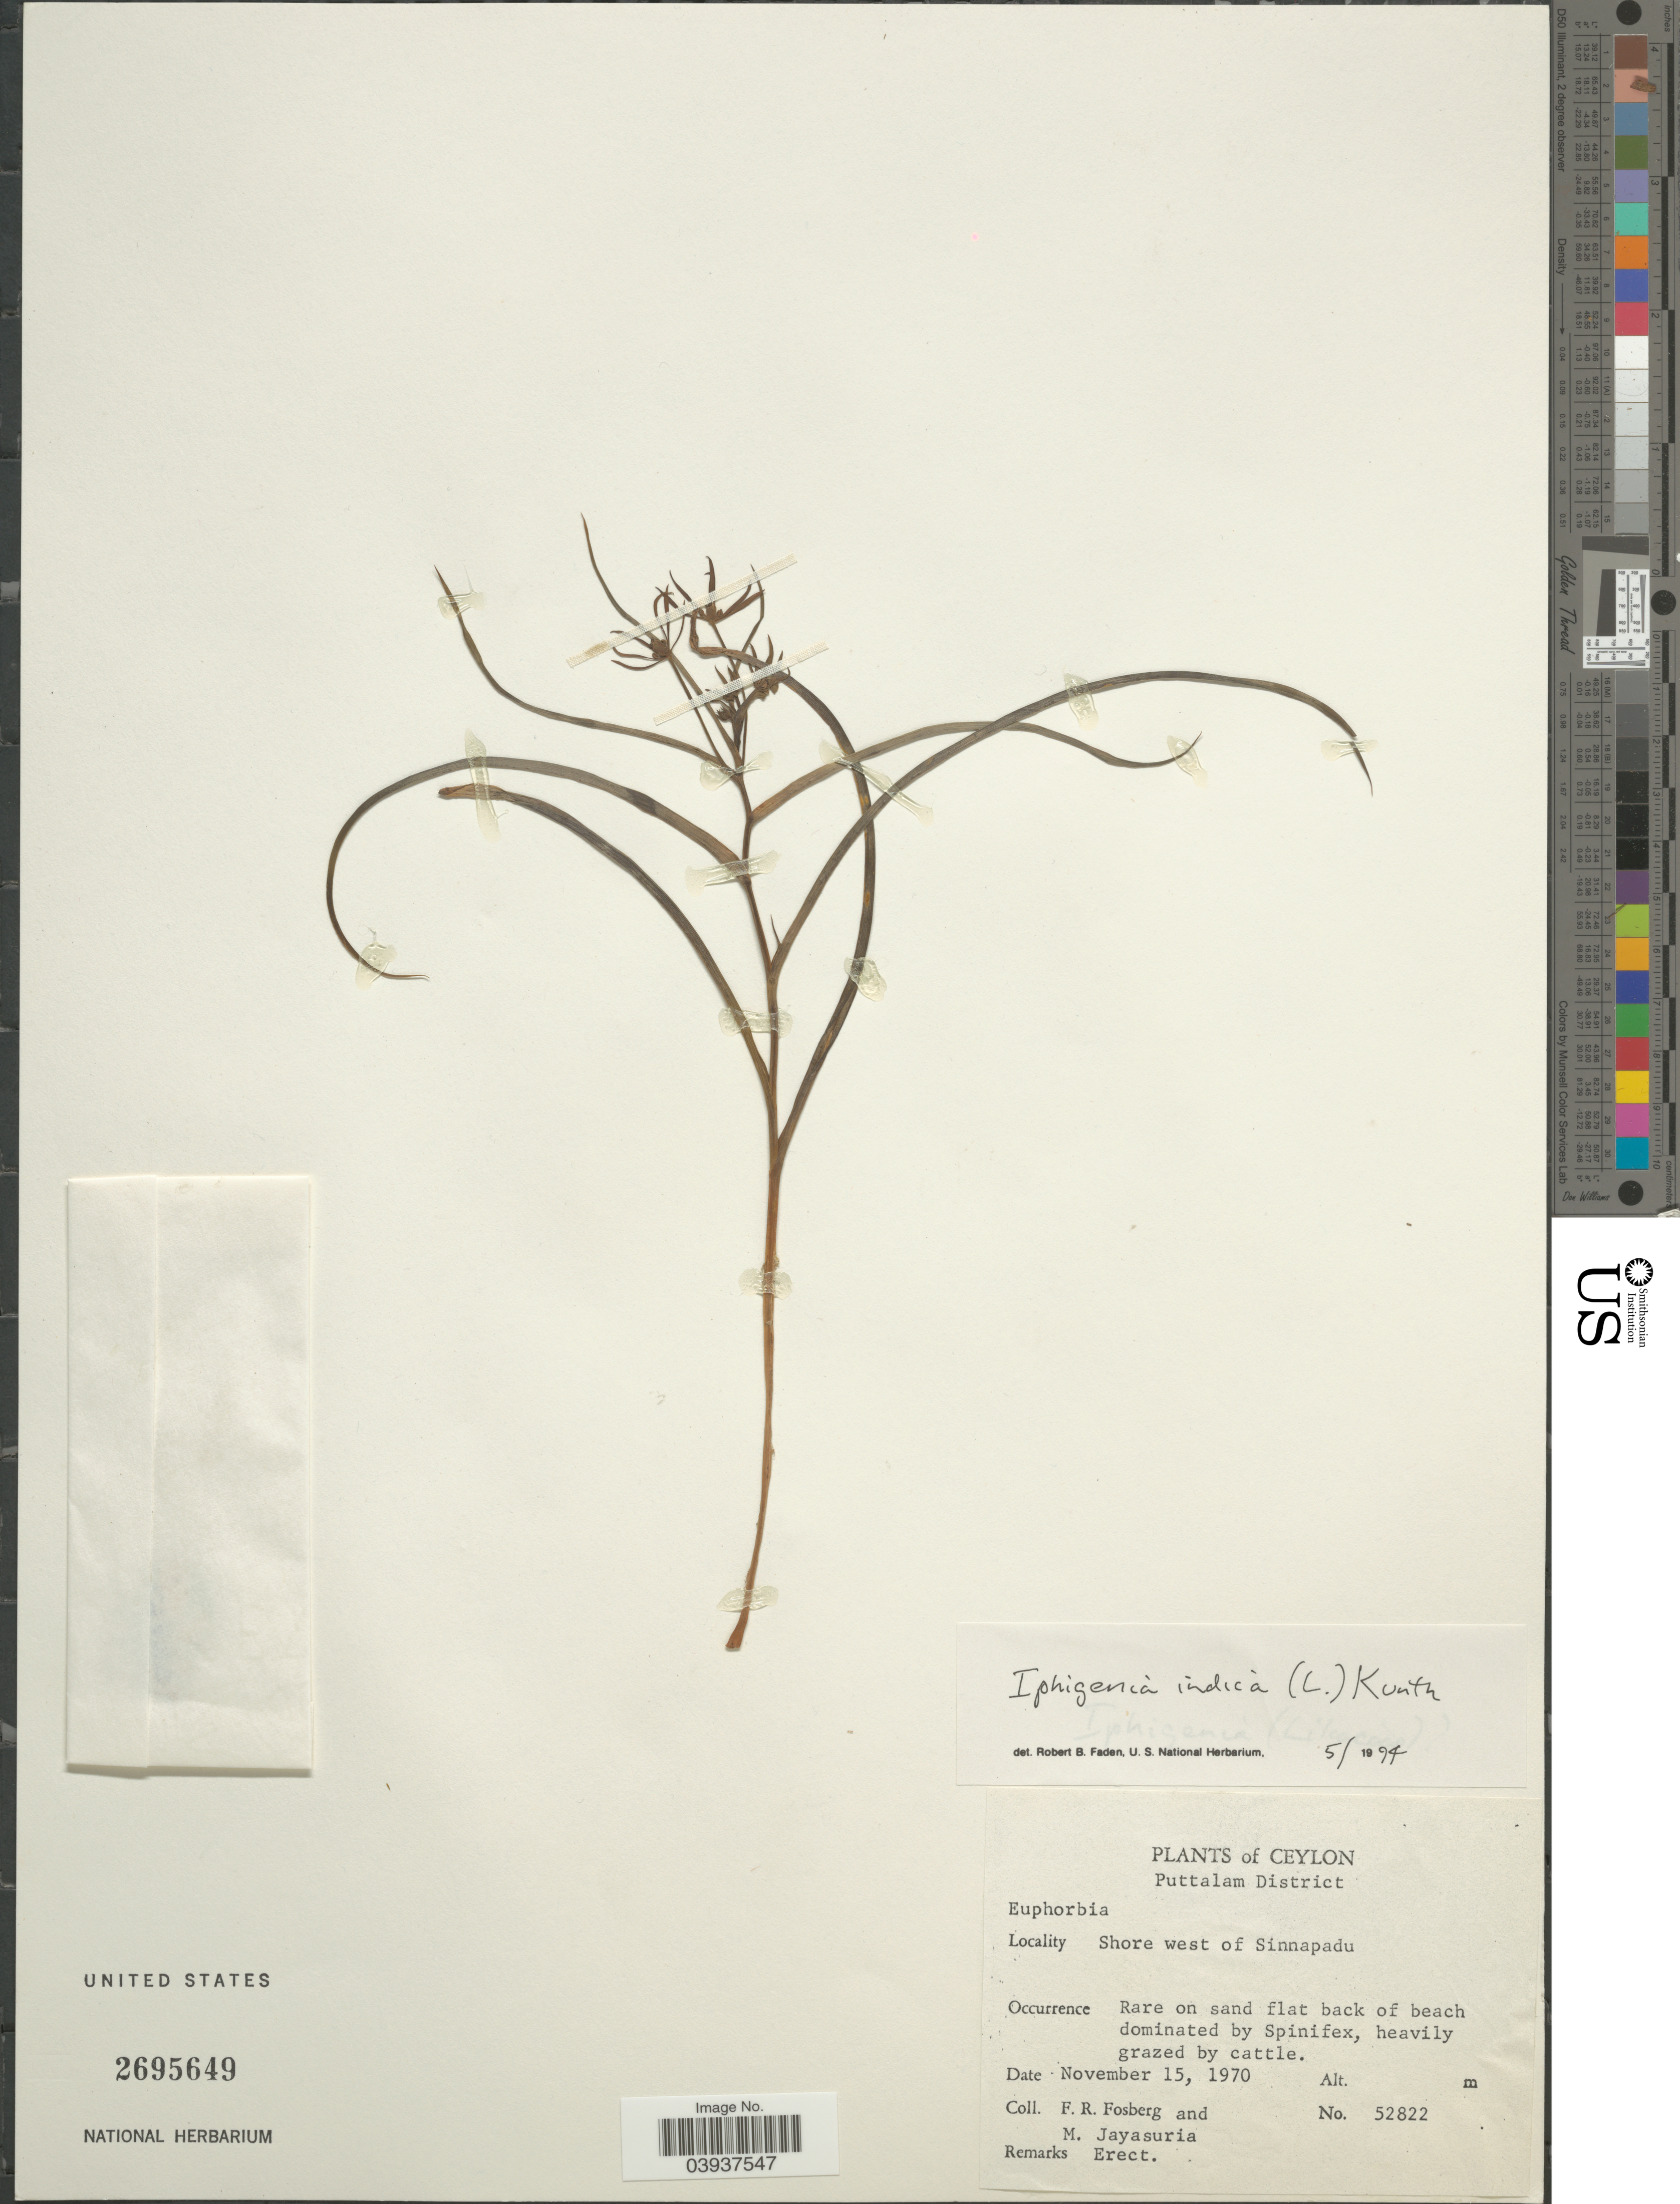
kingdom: Plantae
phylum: Tracheophyta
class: Liliopsida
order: Liliales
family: Colchicaceae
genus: Iphigenia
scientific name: Iphigenia sp.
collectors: F. R. Fosberg & M. Jayasuria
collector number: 52822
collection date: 1970-11-15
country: Sri Lanka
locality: Ceylon. Puttalam District. Shore west of Sinnapadu.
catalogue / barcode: US 2695649